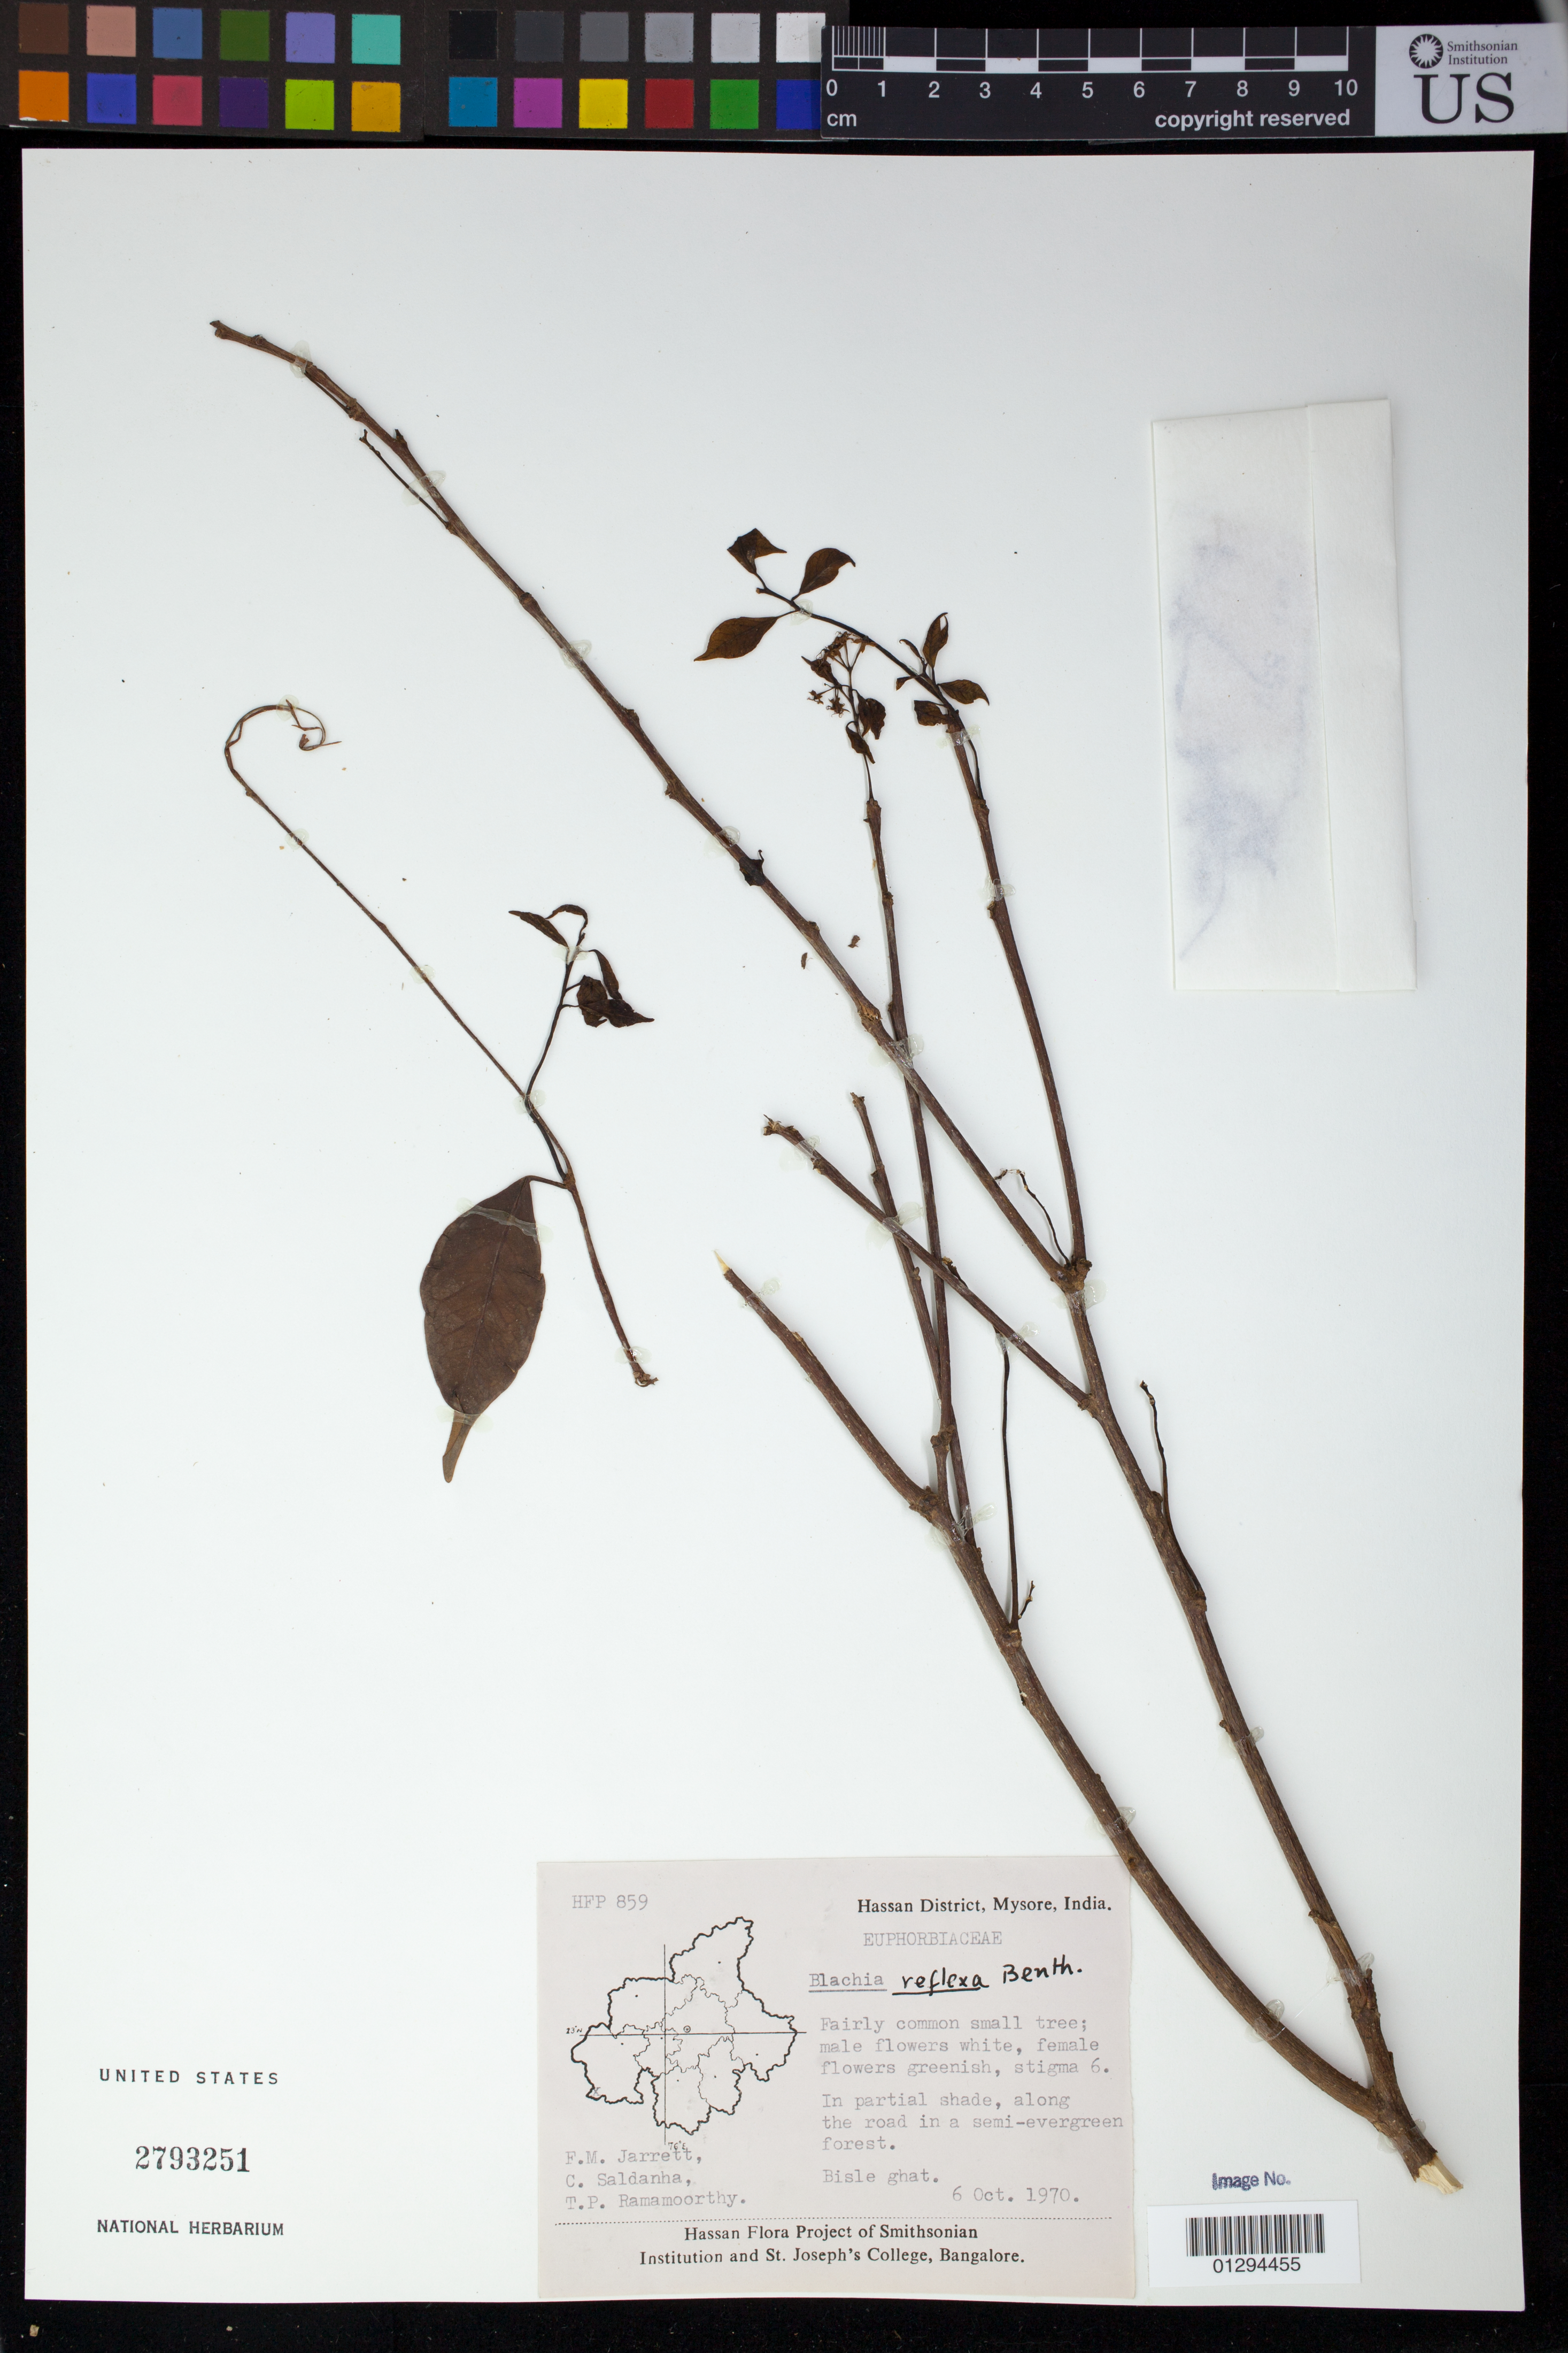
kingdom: Plantae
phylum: Tracheophyta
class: Magnoliopsida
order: Malpighiales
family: Euphorbiaceae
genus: Blachia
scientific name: Blachia reflexa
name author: Benth.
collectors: F. M. Jarrett, C. Saldanha & T. P. Ramamoorthy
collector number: HFP859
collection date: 1970-10-06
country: India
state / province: Karnataka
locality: Hassan District, Mysore.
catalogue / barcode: US 2793251